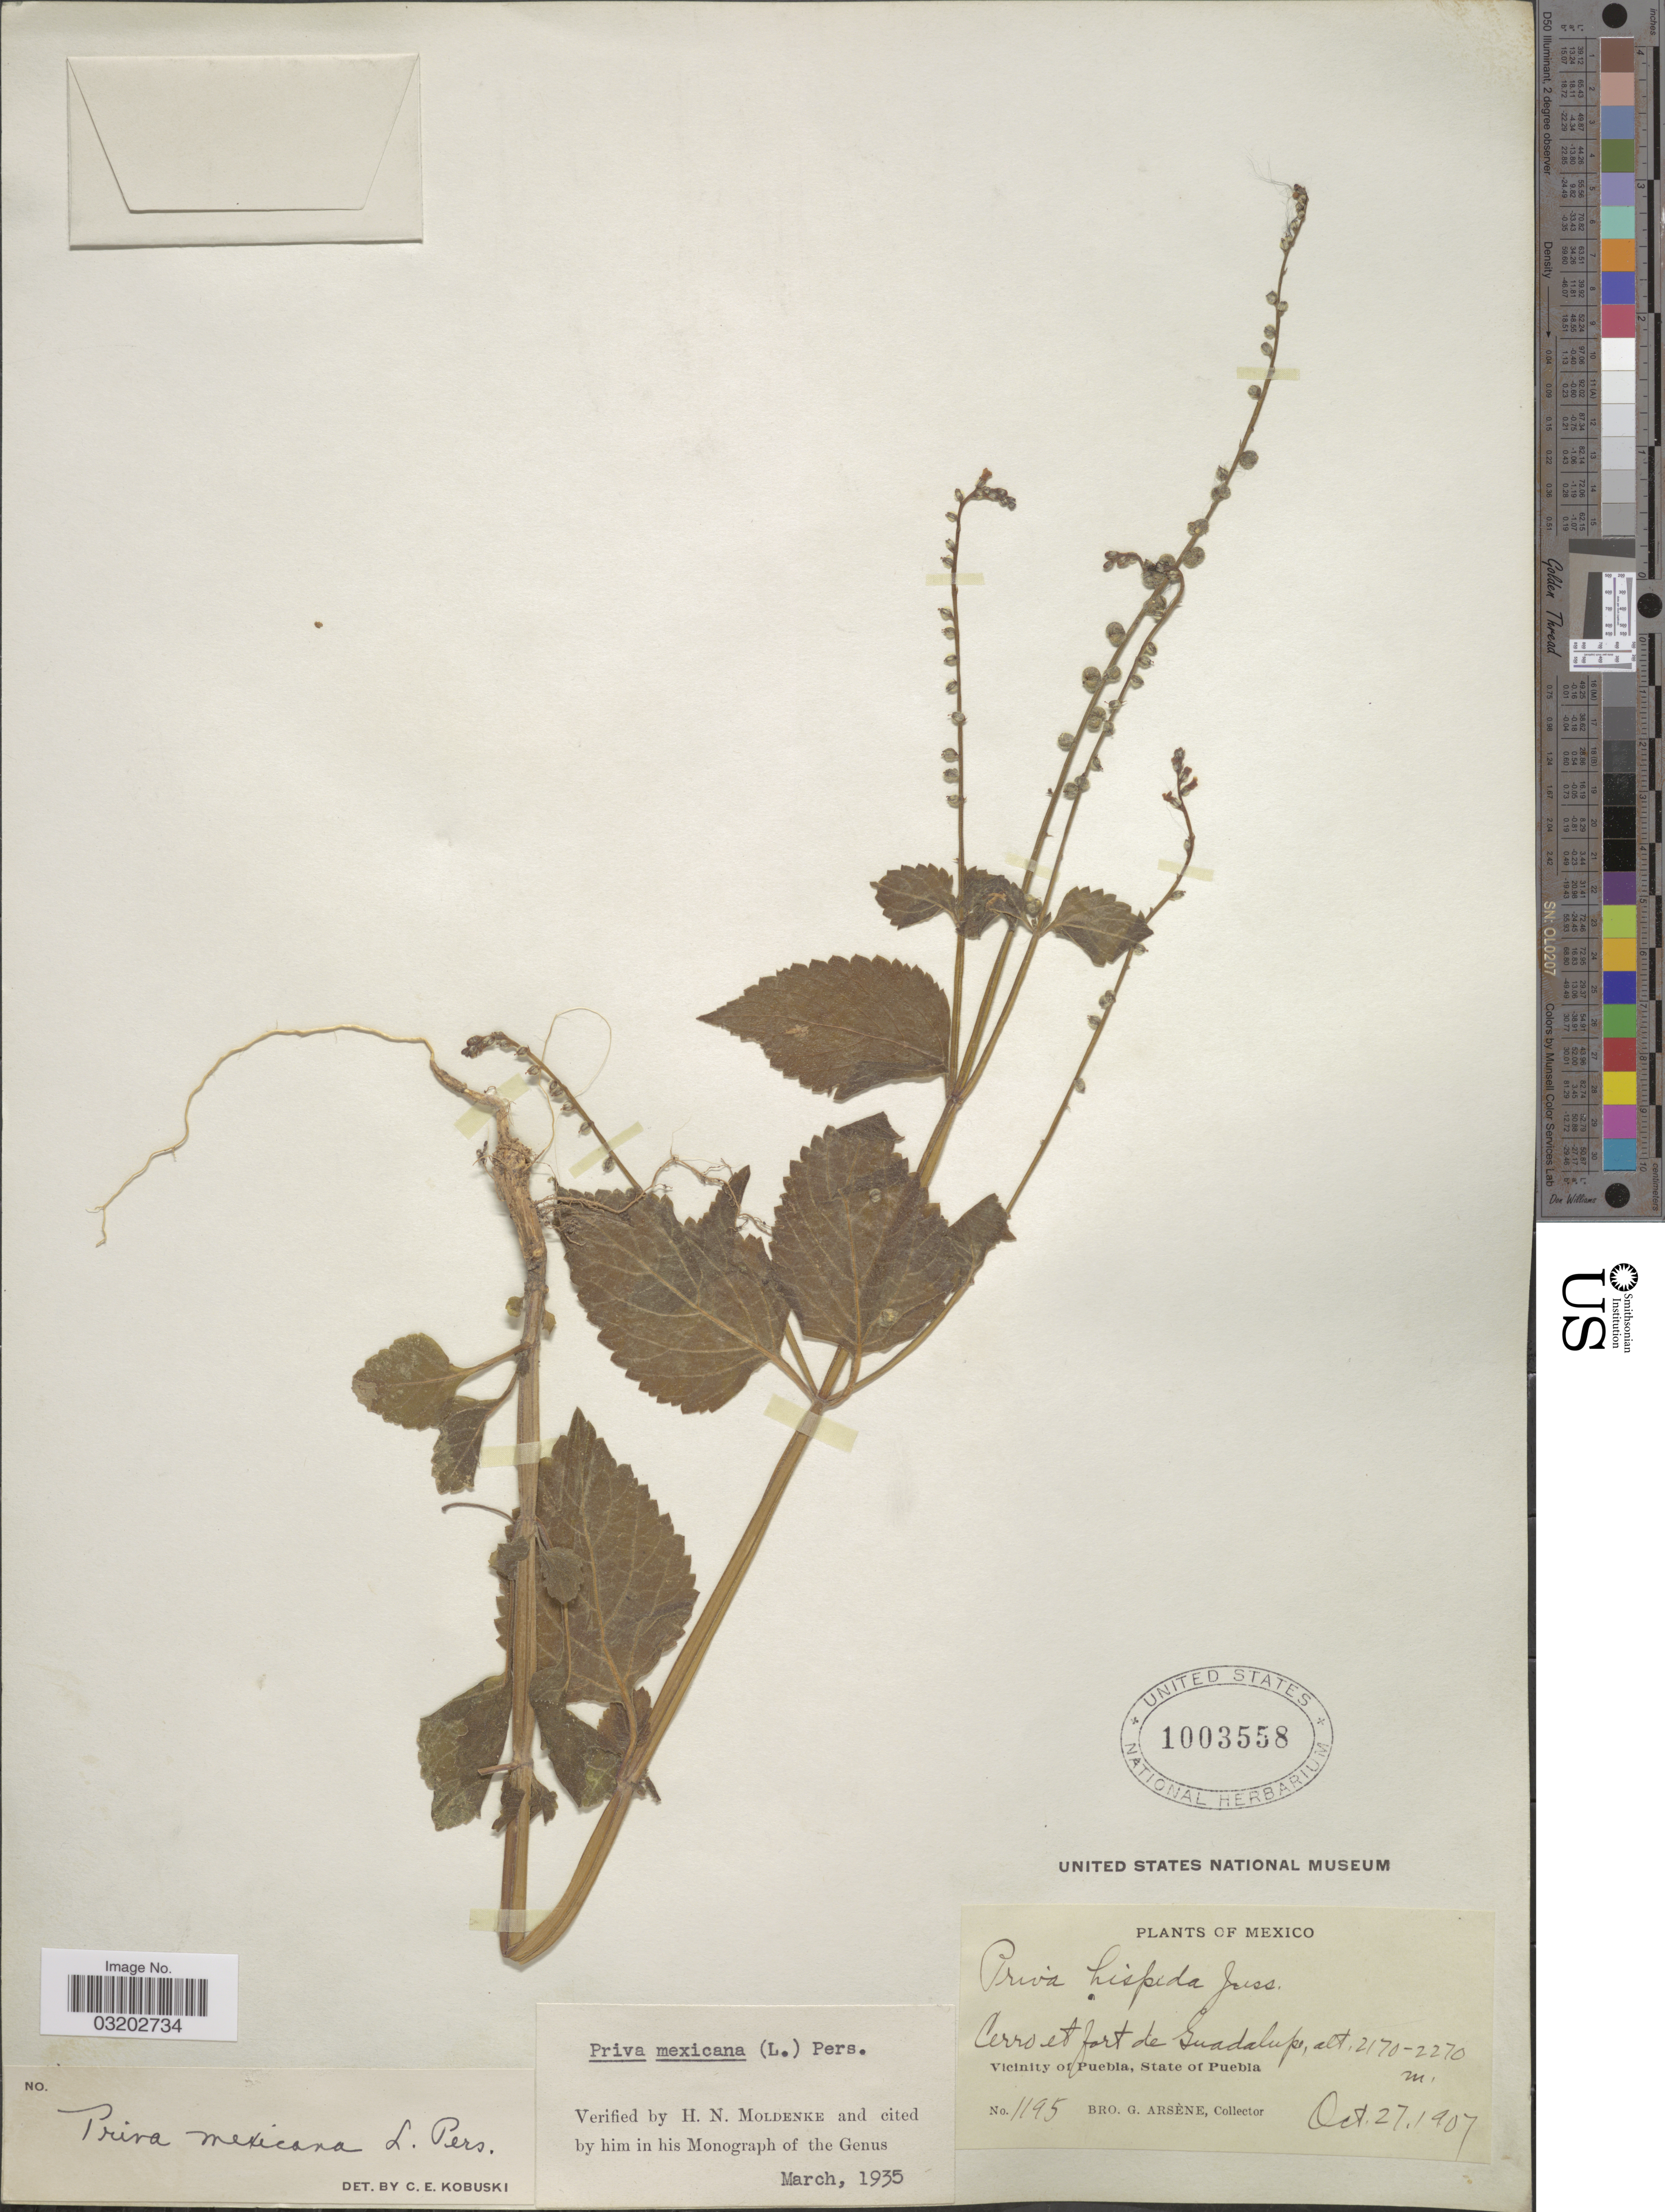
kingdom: Plantae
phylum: Tracheophyta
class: Magnoliopsida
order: Lamiales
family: Verbenaceae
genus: Priva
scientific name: Priva mexicana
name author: (L.) Pers.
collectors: Bro. G. Arsène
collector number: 1195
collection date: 1907-10-27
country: Mexico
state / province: Puebla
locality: Cerro et fort de Guadalupe. Vicinity of Puebla.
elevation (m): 2170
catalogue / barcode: US 1003558